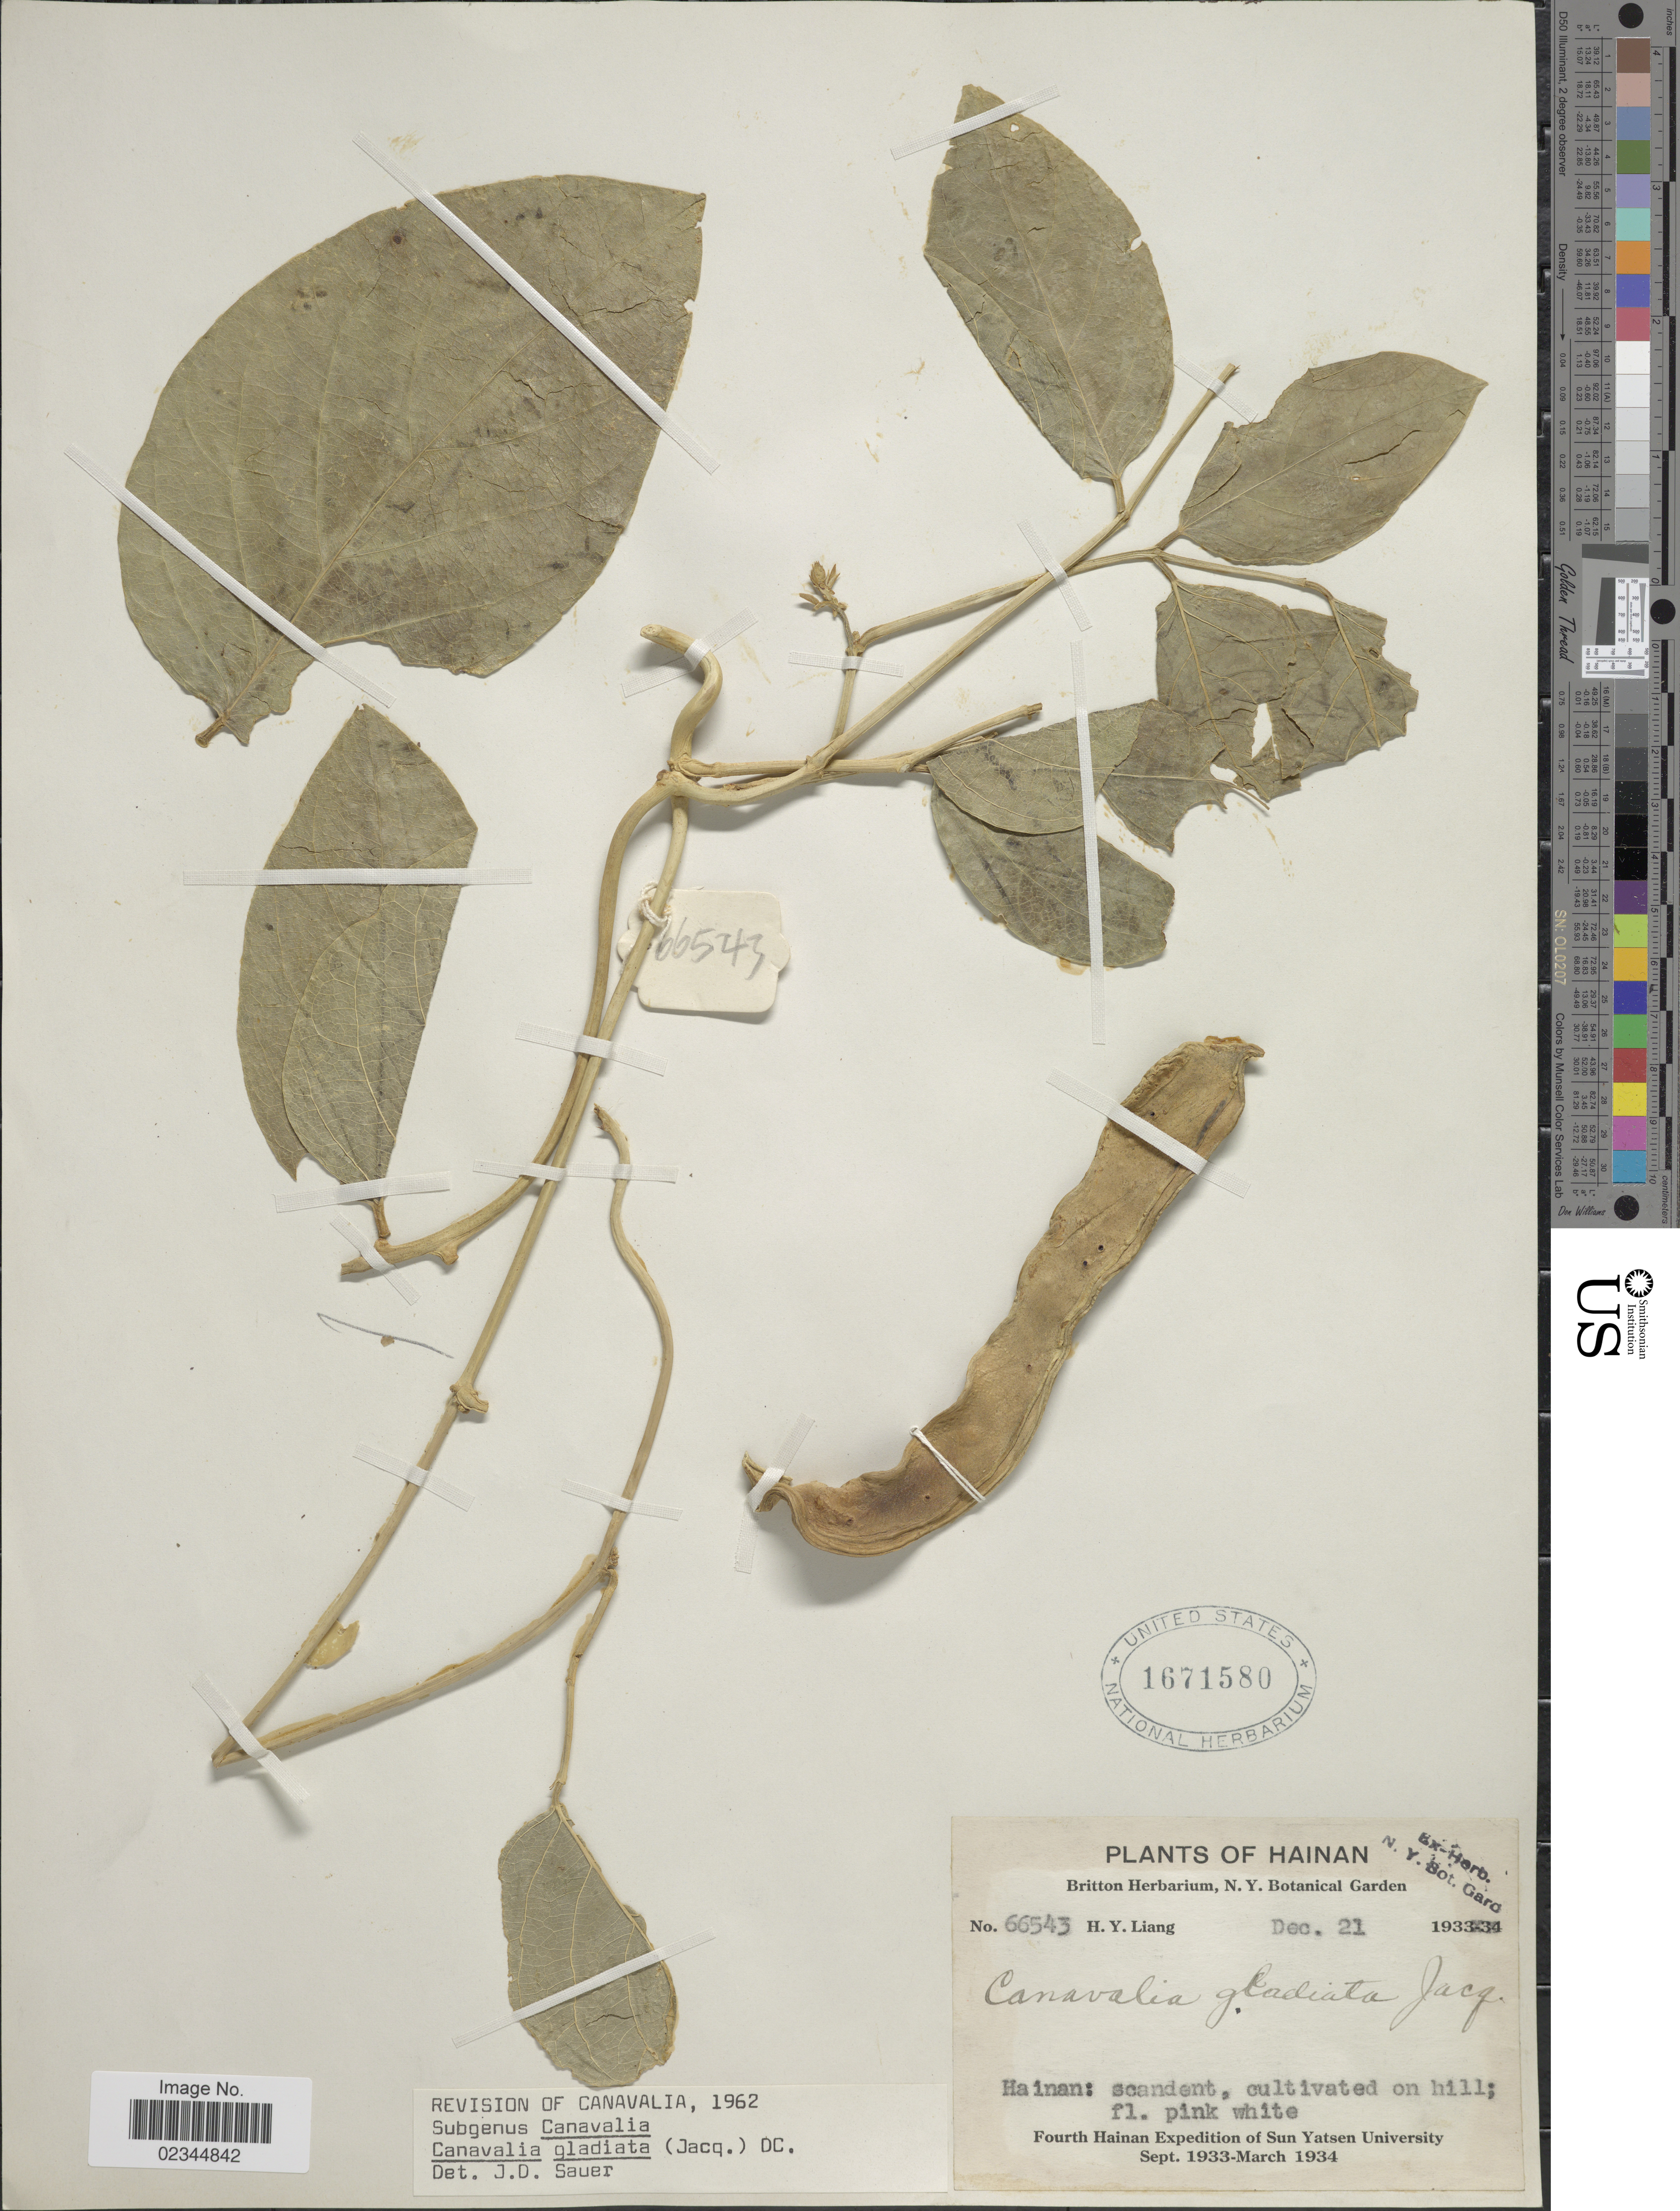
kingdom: Plantae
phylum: Tracheophyta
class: Magnoliopsida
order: Fabales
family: Fabaceae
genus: Canavalia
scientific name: Canavalia gladiata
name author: (Jacq.) DC.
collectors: H. Y. Liang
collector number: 66543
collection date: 1933-12-21/1934-12-21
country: China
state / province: Hainan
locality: On hill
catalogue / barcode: US 1671580